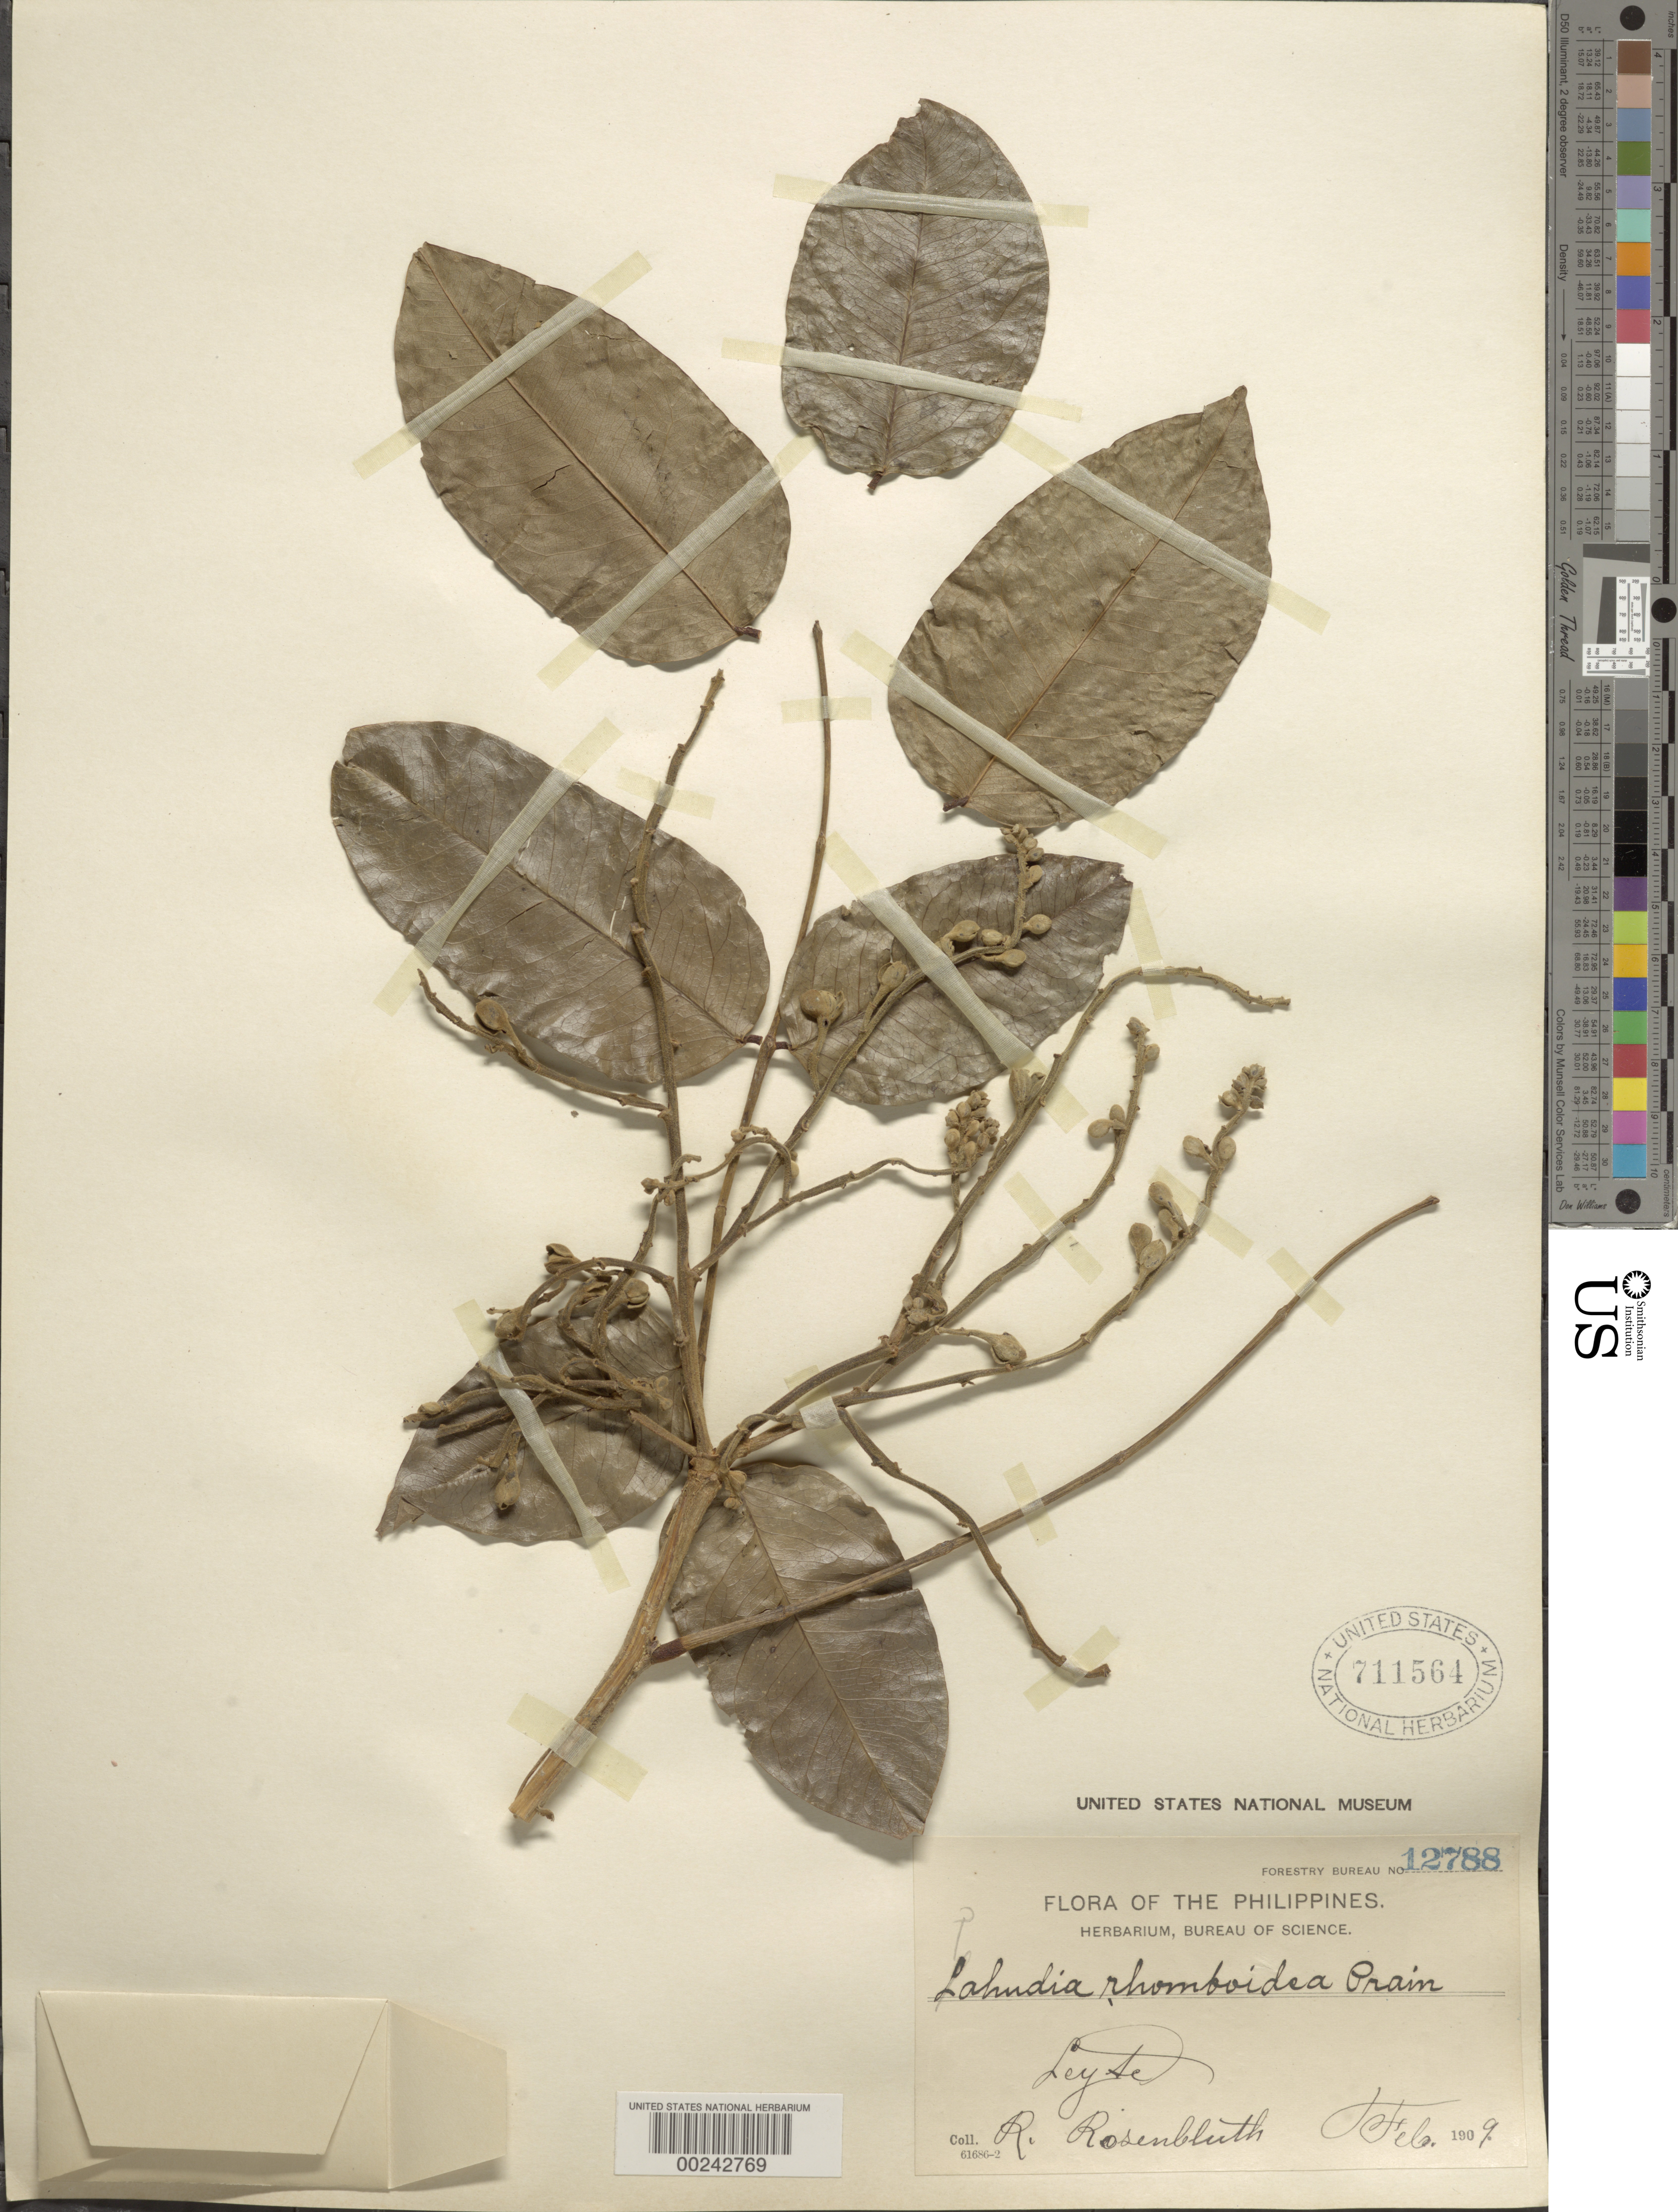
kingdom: Plantae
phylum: Tracheophyta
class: Magnoliopsida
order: Fabales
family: Fabaceae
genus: Afzelia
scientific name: Afzelia rhomboidea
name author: (Blanco) S. Vidal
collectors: R. Rosenbluth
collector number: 12788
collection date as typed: Feb 1909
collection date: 1909-02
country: Philippines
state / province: Eastern Visayas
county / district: Leyte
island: Leyte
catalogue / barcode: US 711564